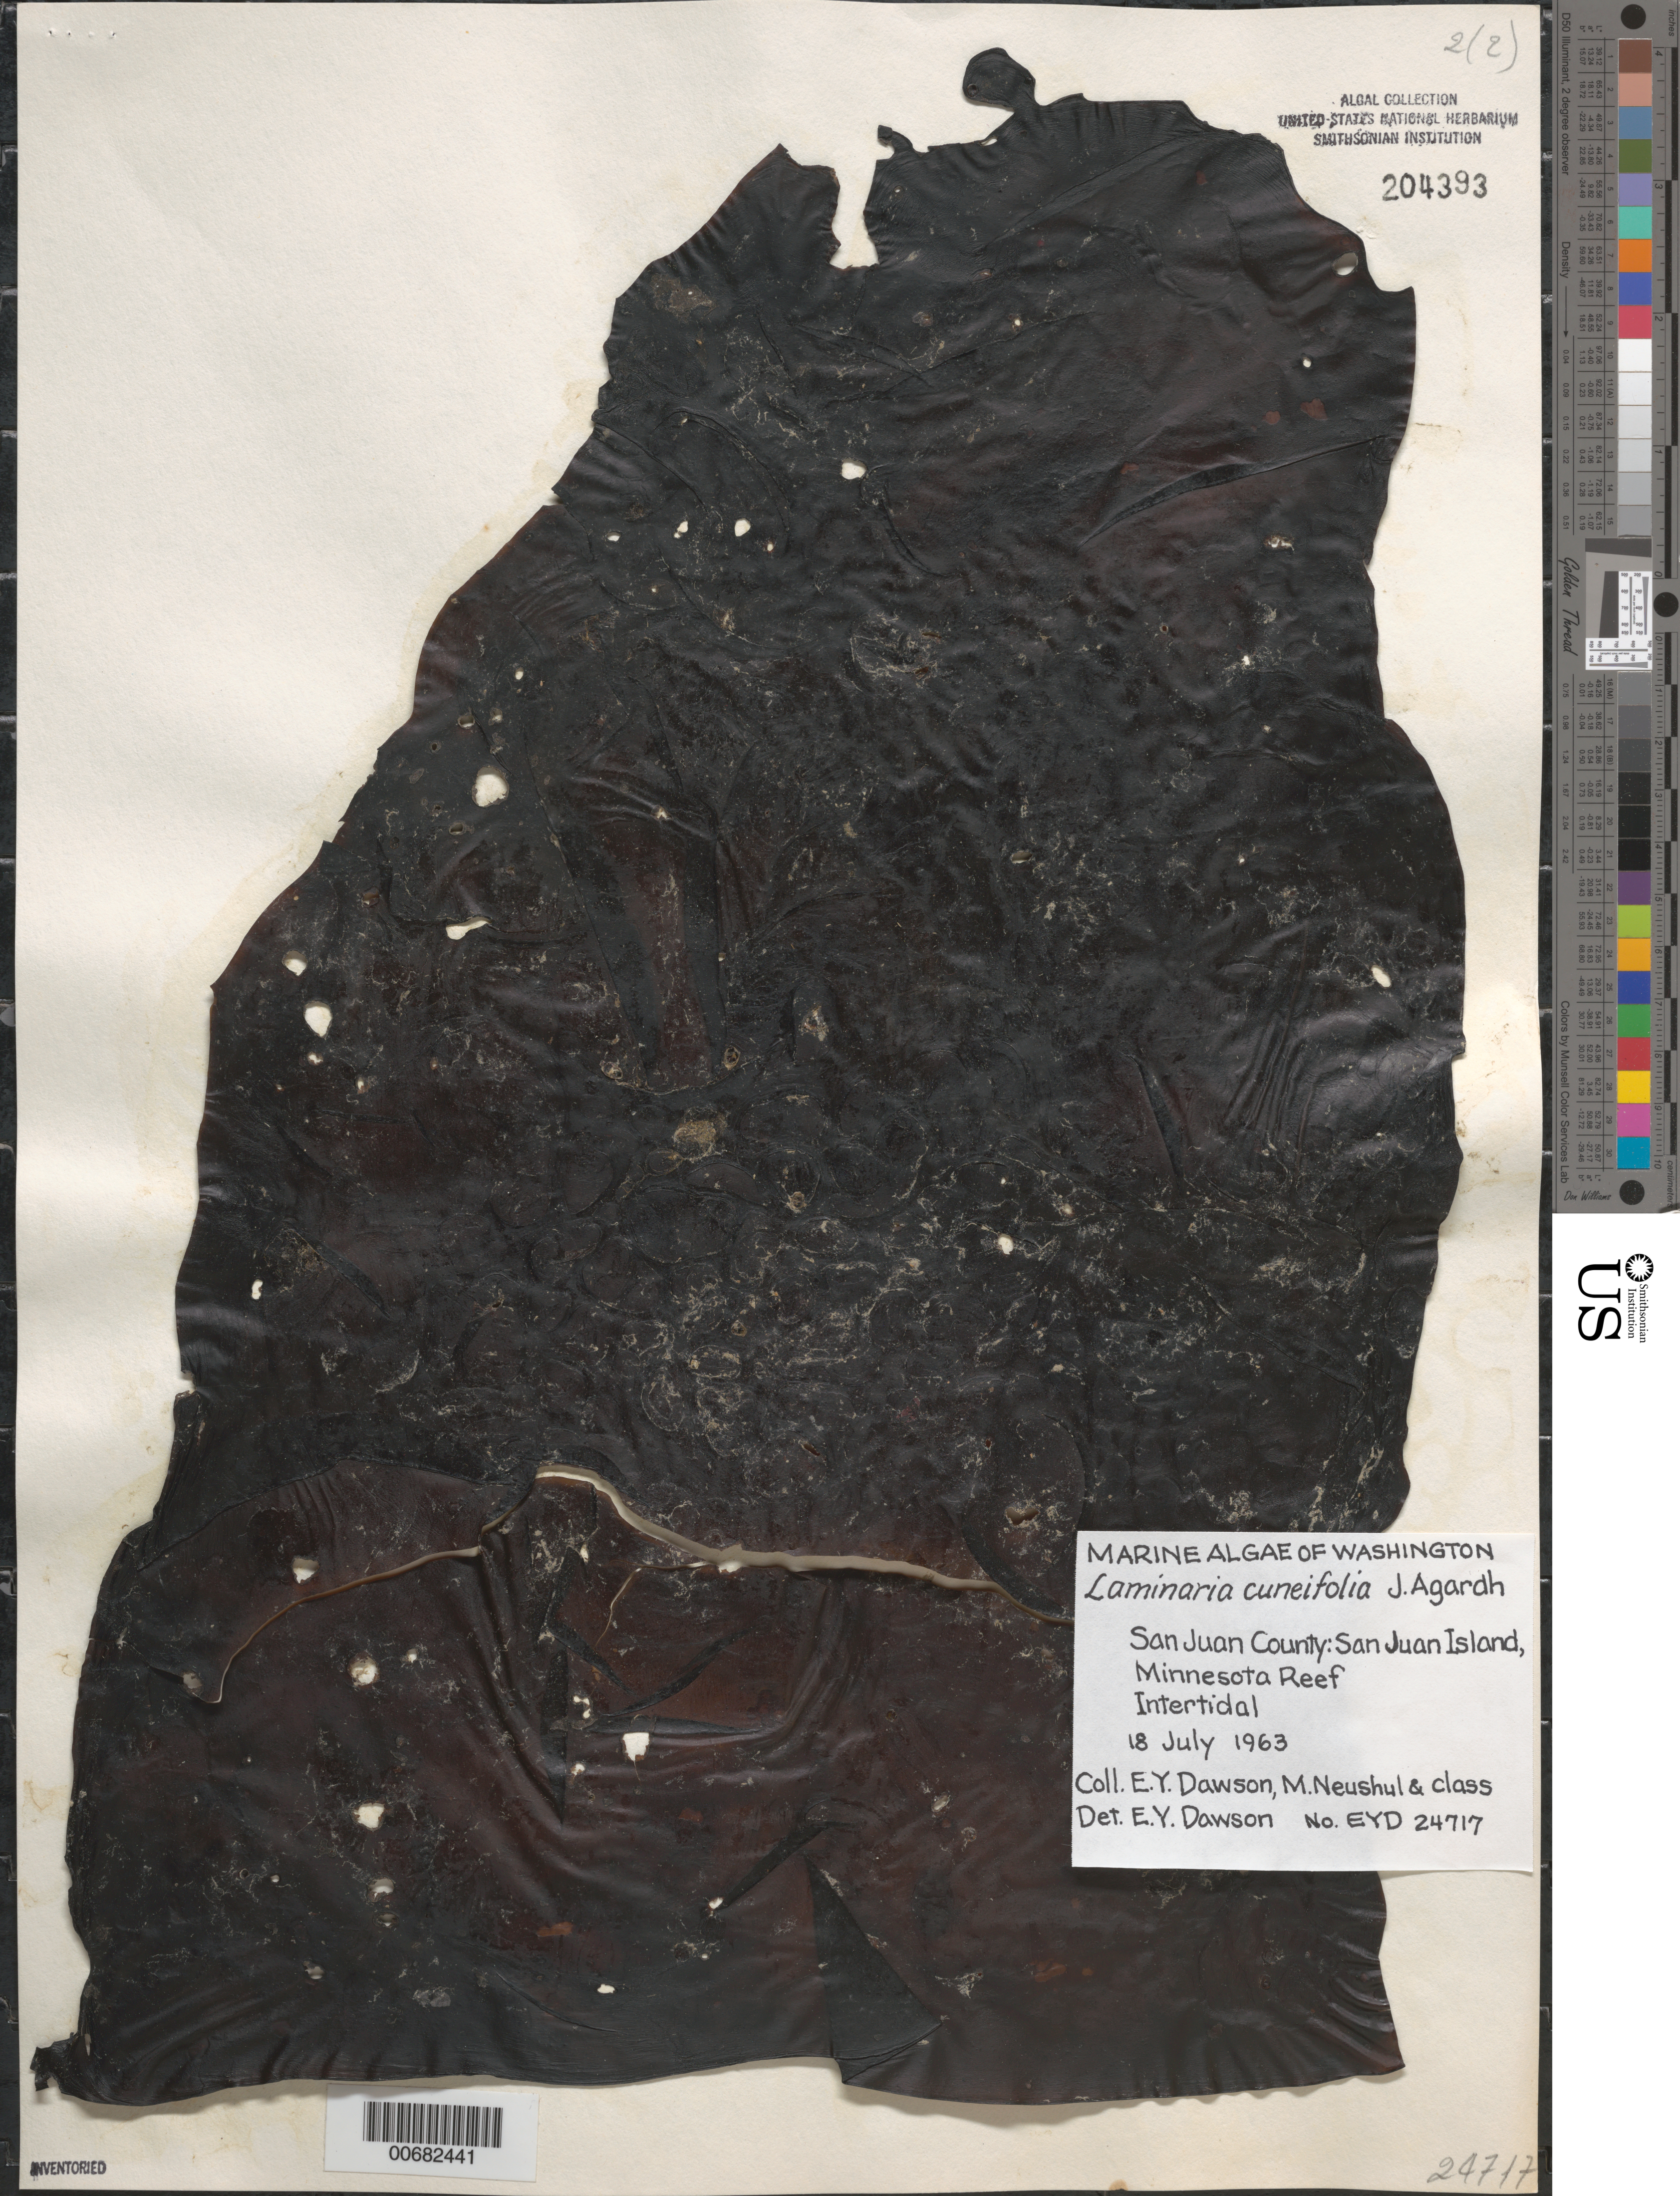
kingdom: Chromista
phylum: Ochrophyta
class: Phaeophyceae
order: Laminariales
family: Laminariaceae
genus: Saccharina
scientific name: Saccharina groenlandica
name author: (Rosenv.) C.E. Lane et al.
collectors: E. Y. Dawson, M. Neushul & Algae Class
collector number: EYD 24717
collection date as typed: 18 Jul 1963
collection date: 1963-07-18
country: United States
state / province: Washington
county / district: San Juan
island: San Juan Island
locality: Minnesota Reef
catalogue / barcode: US 204393